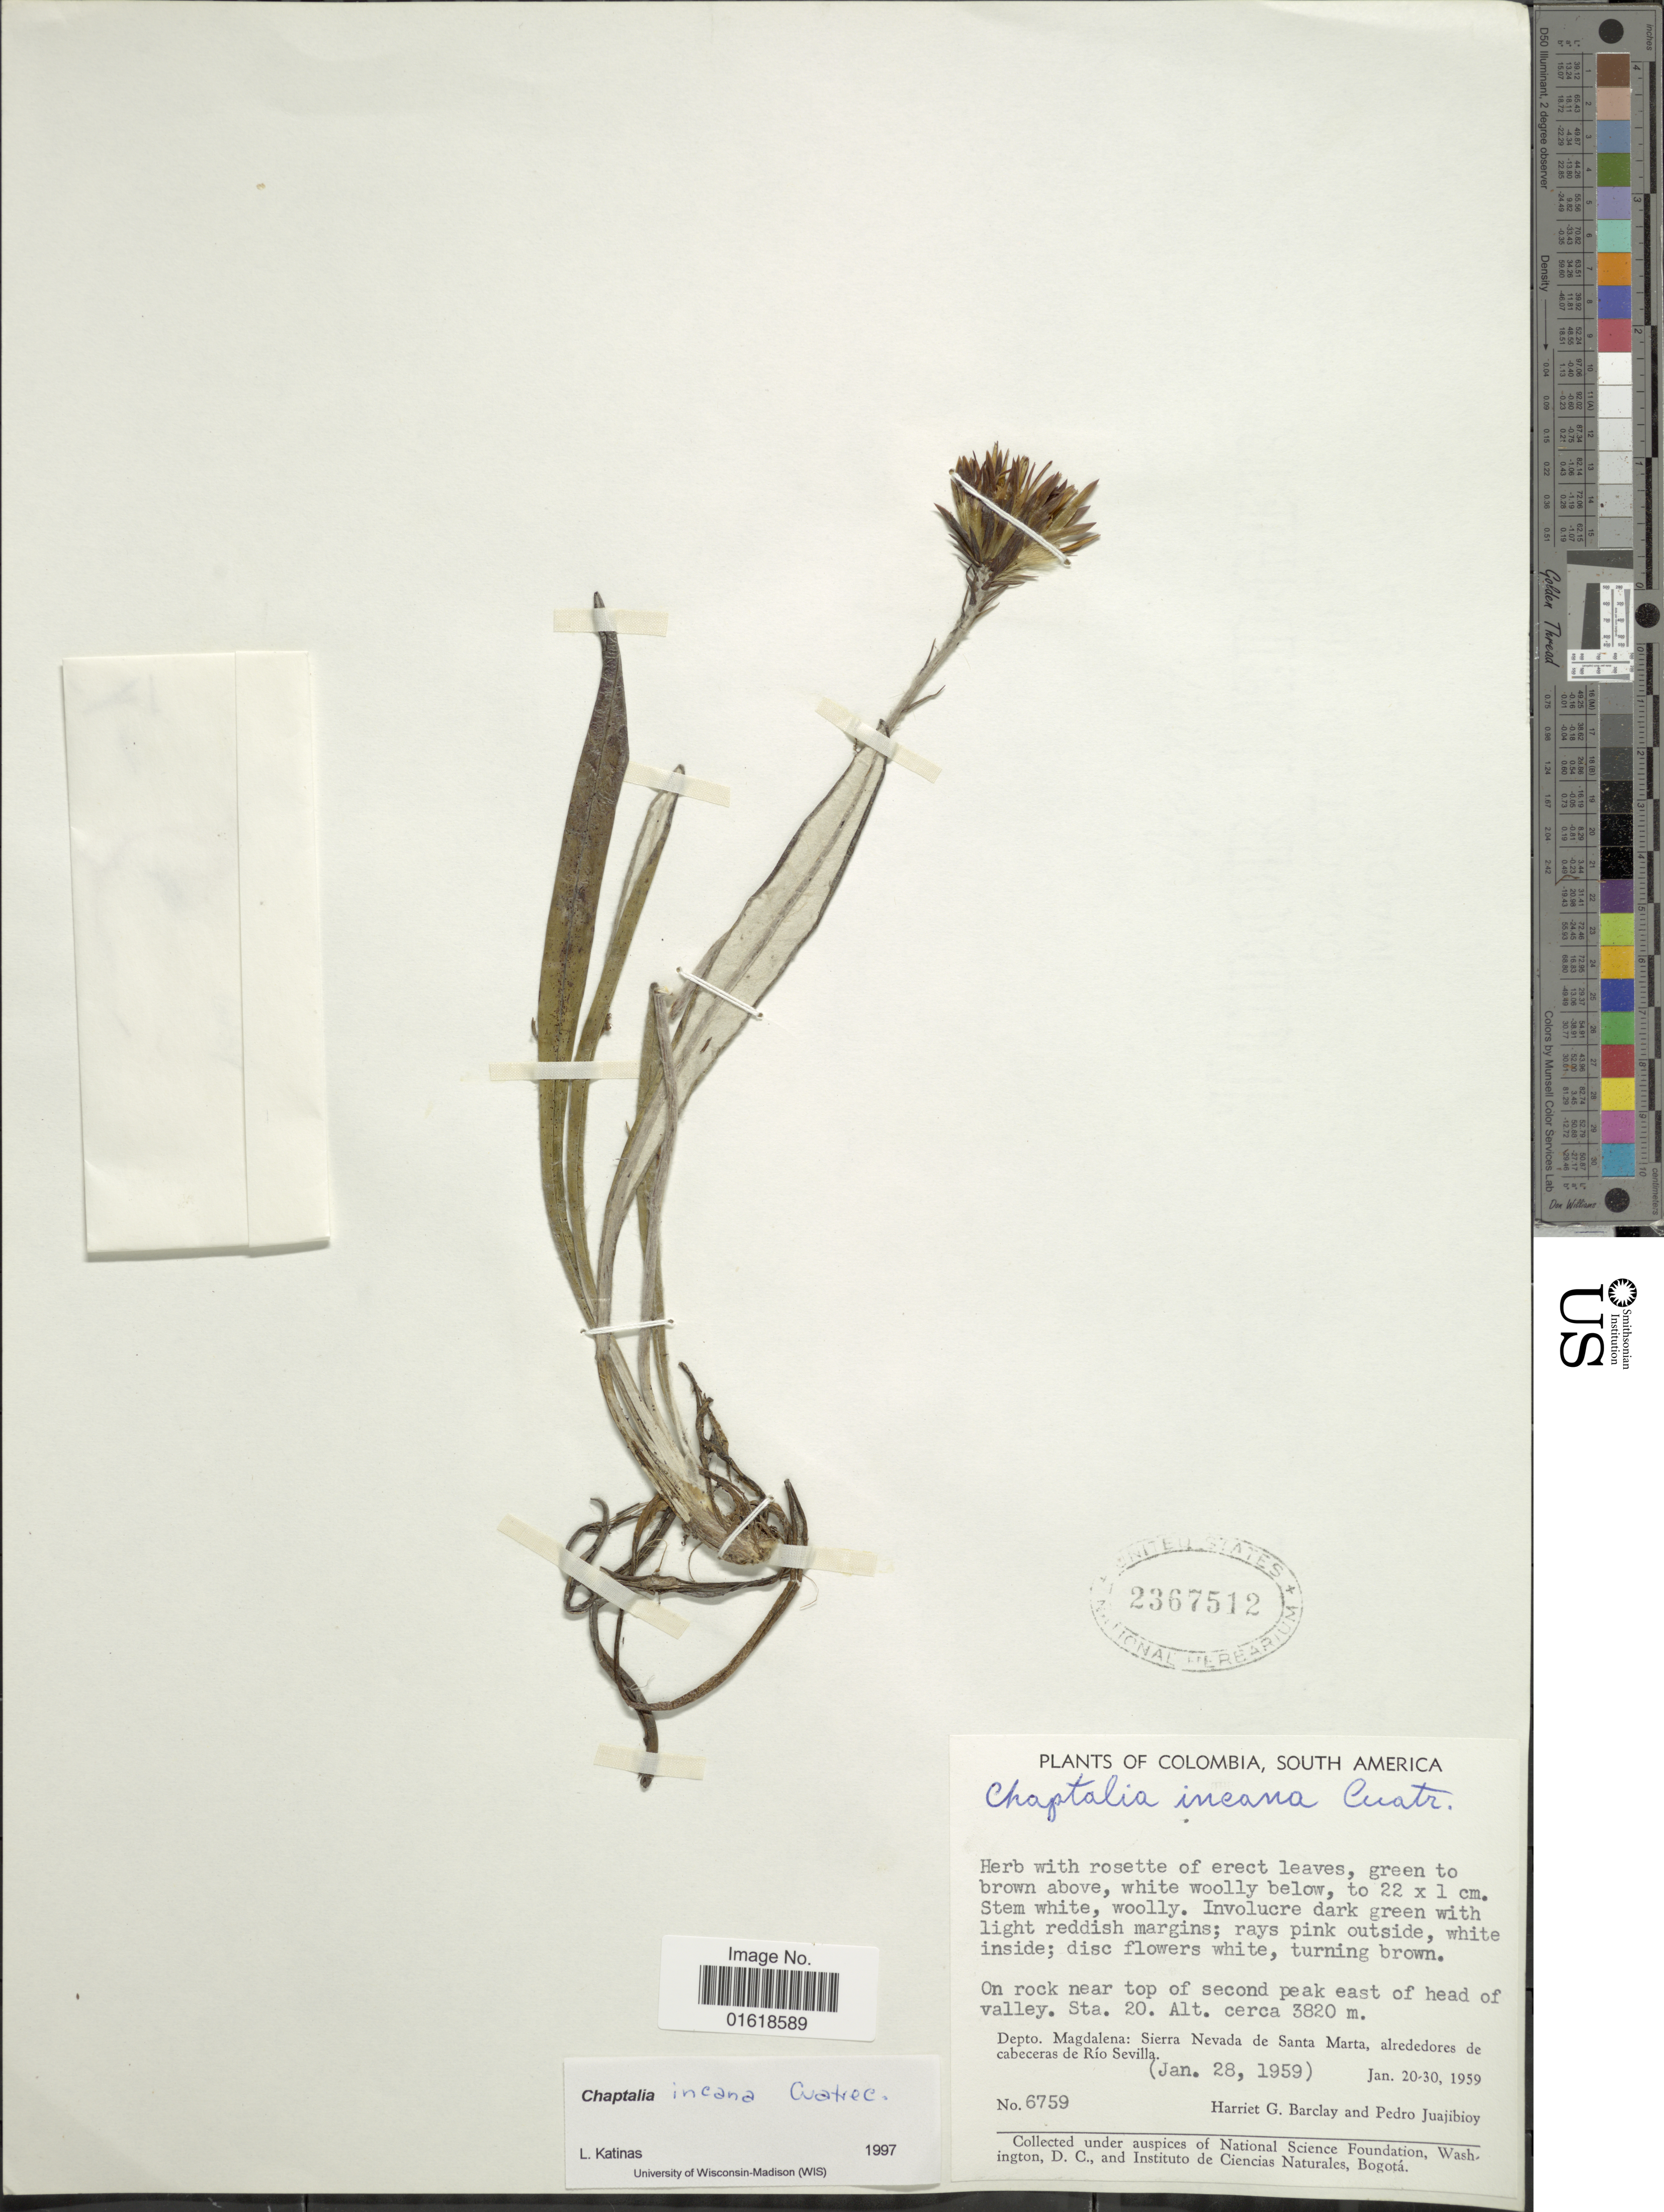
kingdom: Plantae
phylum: Tracheophyta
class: Magnoliopsida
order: Asterales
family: Asteraceae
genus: Chaptalia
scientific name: Chaptalia incana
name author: Cuatrec.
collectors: H. G. Barclay & P. Juajibioy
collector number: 6759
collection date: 1959-01-28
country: Colombia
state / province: Magdalena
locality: On rock near top of second peak east of heda of valley. Sta. 20. Depto. Magdalena: Sierra Nevada de Santa Marta, alrededores de cabeceras de Río Sevilla.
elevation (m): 3820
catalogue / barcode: US 2367512